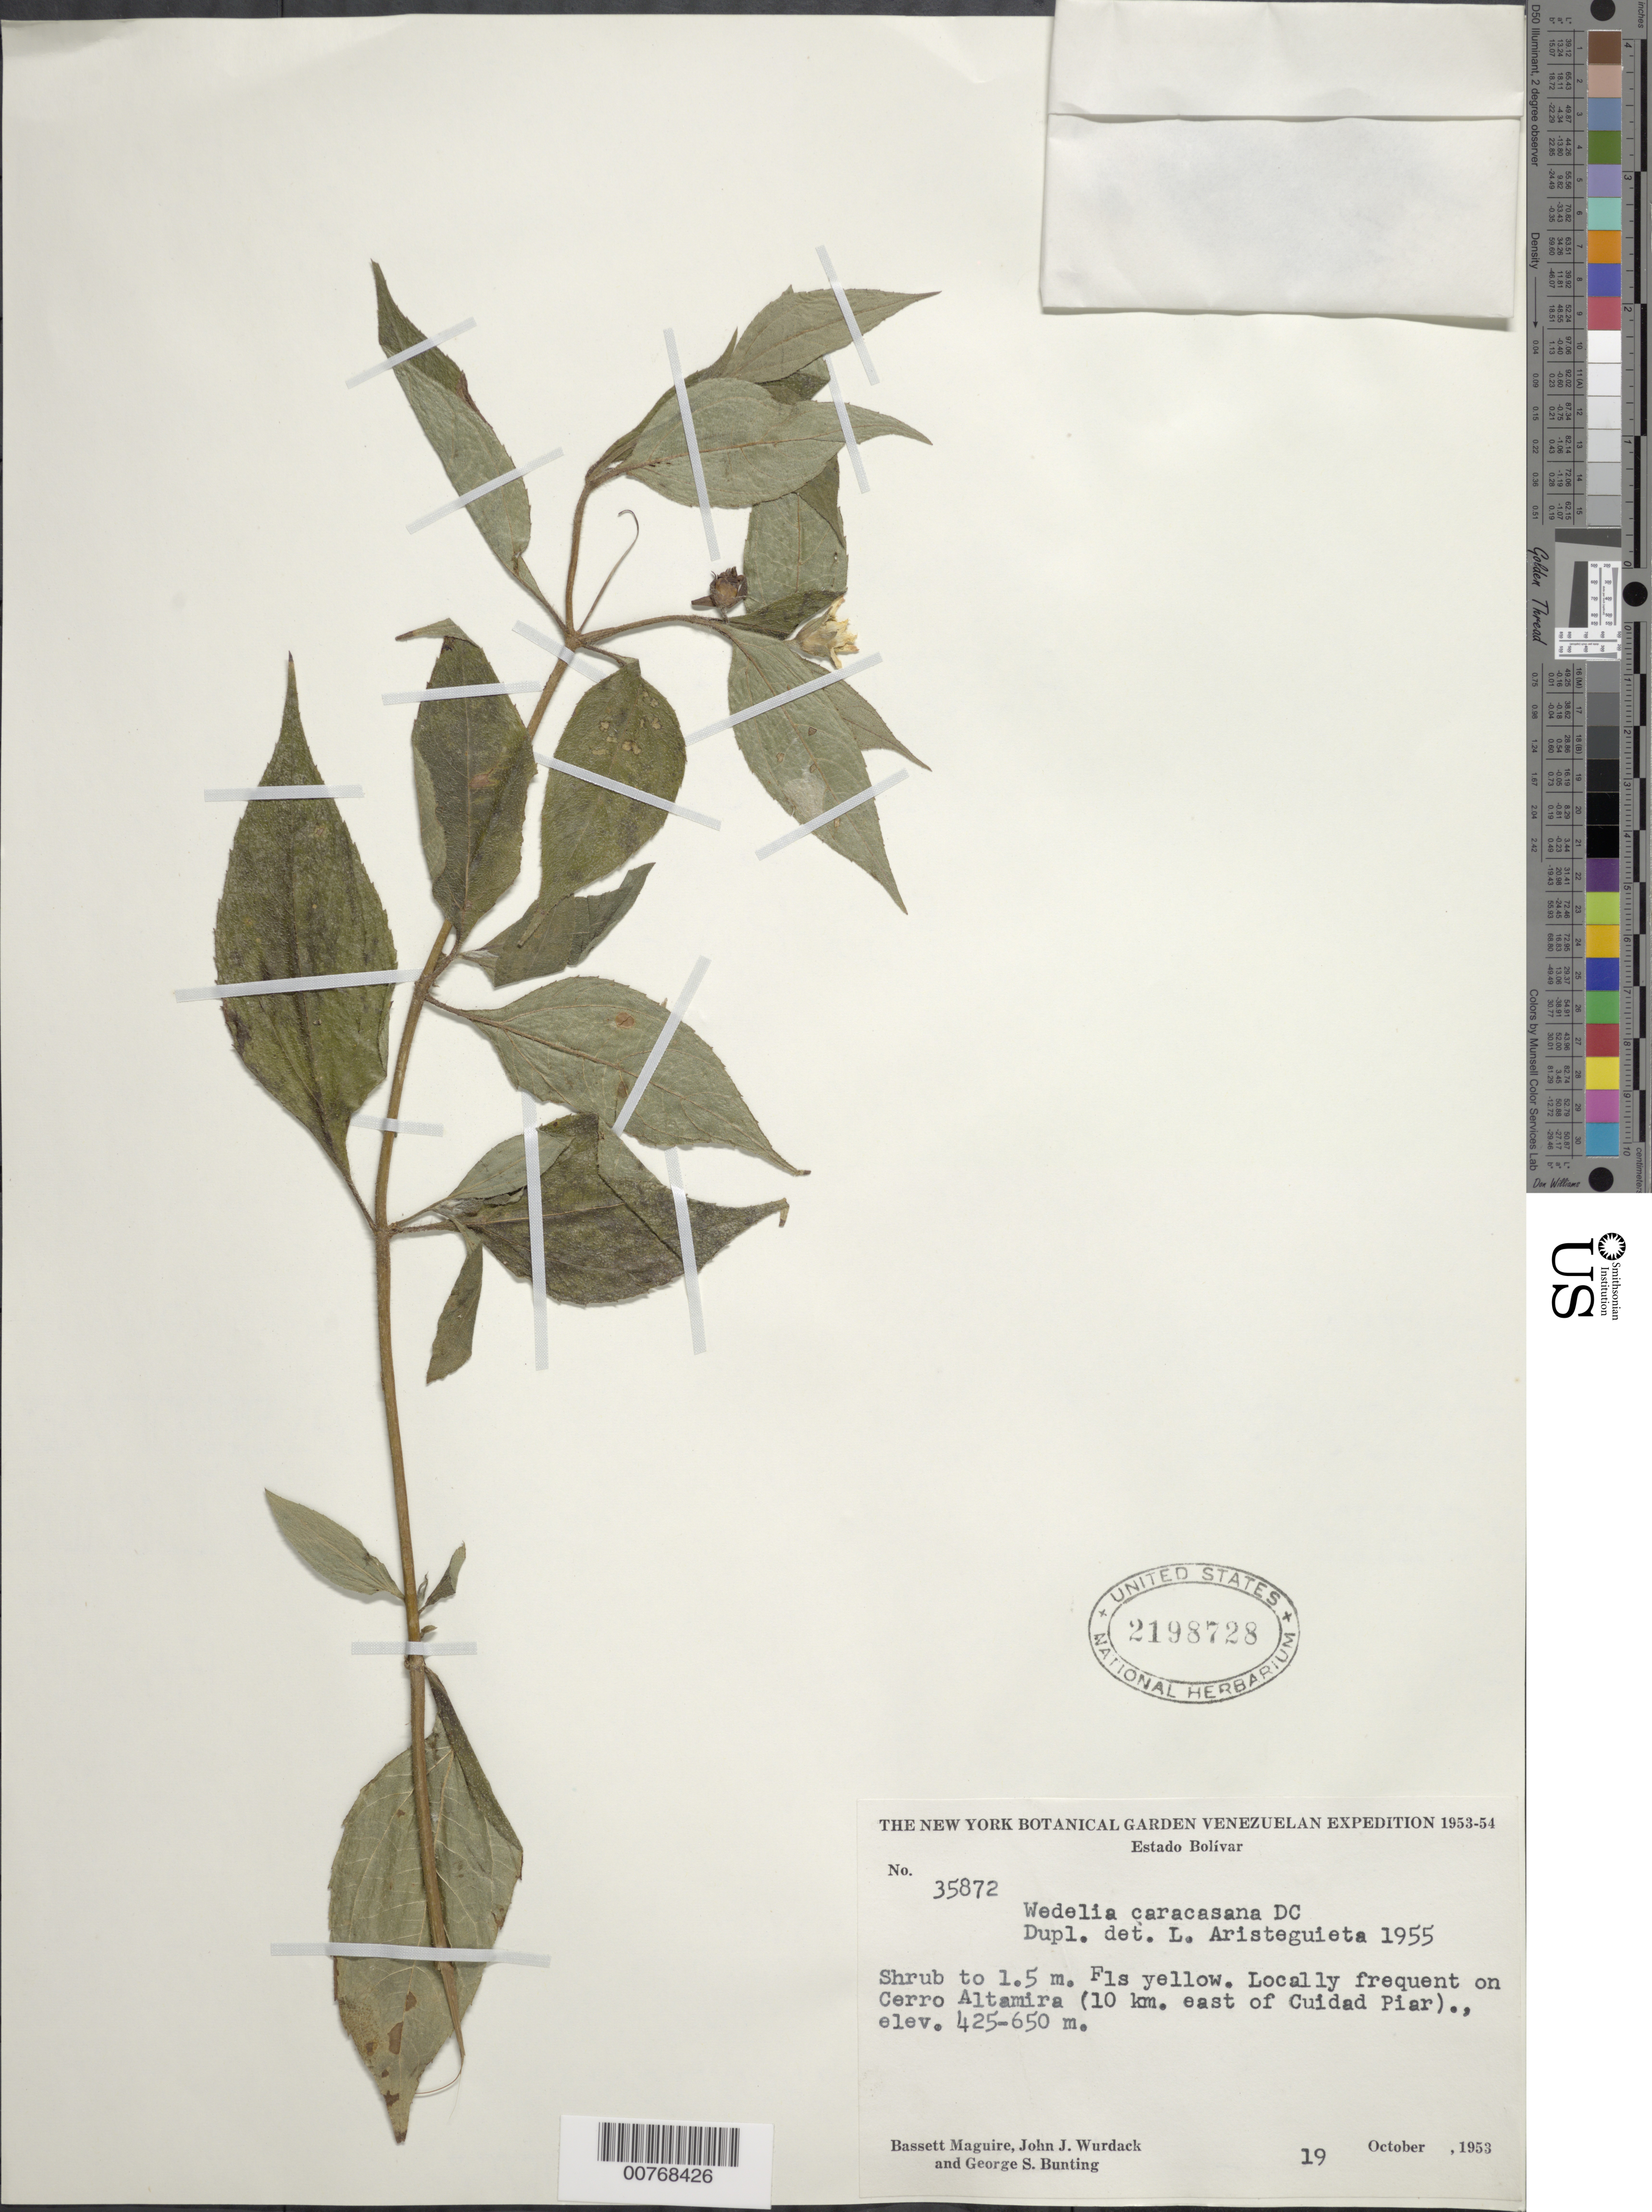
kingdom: Plantae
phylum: Tracheophyta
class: Magnoliopsida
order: Asterales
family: Asteraceae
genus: Wedelia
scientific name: Wedelia calycina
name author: Rich.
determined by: Aristeguieta, L.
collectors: B. Maguire, J. J. Wurdack & G. S. Bunting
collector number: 35872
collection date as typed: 19-Oct-53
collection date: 1953-10-19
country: Venezuela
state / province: Bolívar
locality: Cerro Altamira, 10 km E of Ciudad Piar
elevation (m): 425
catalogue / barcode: US 2198728